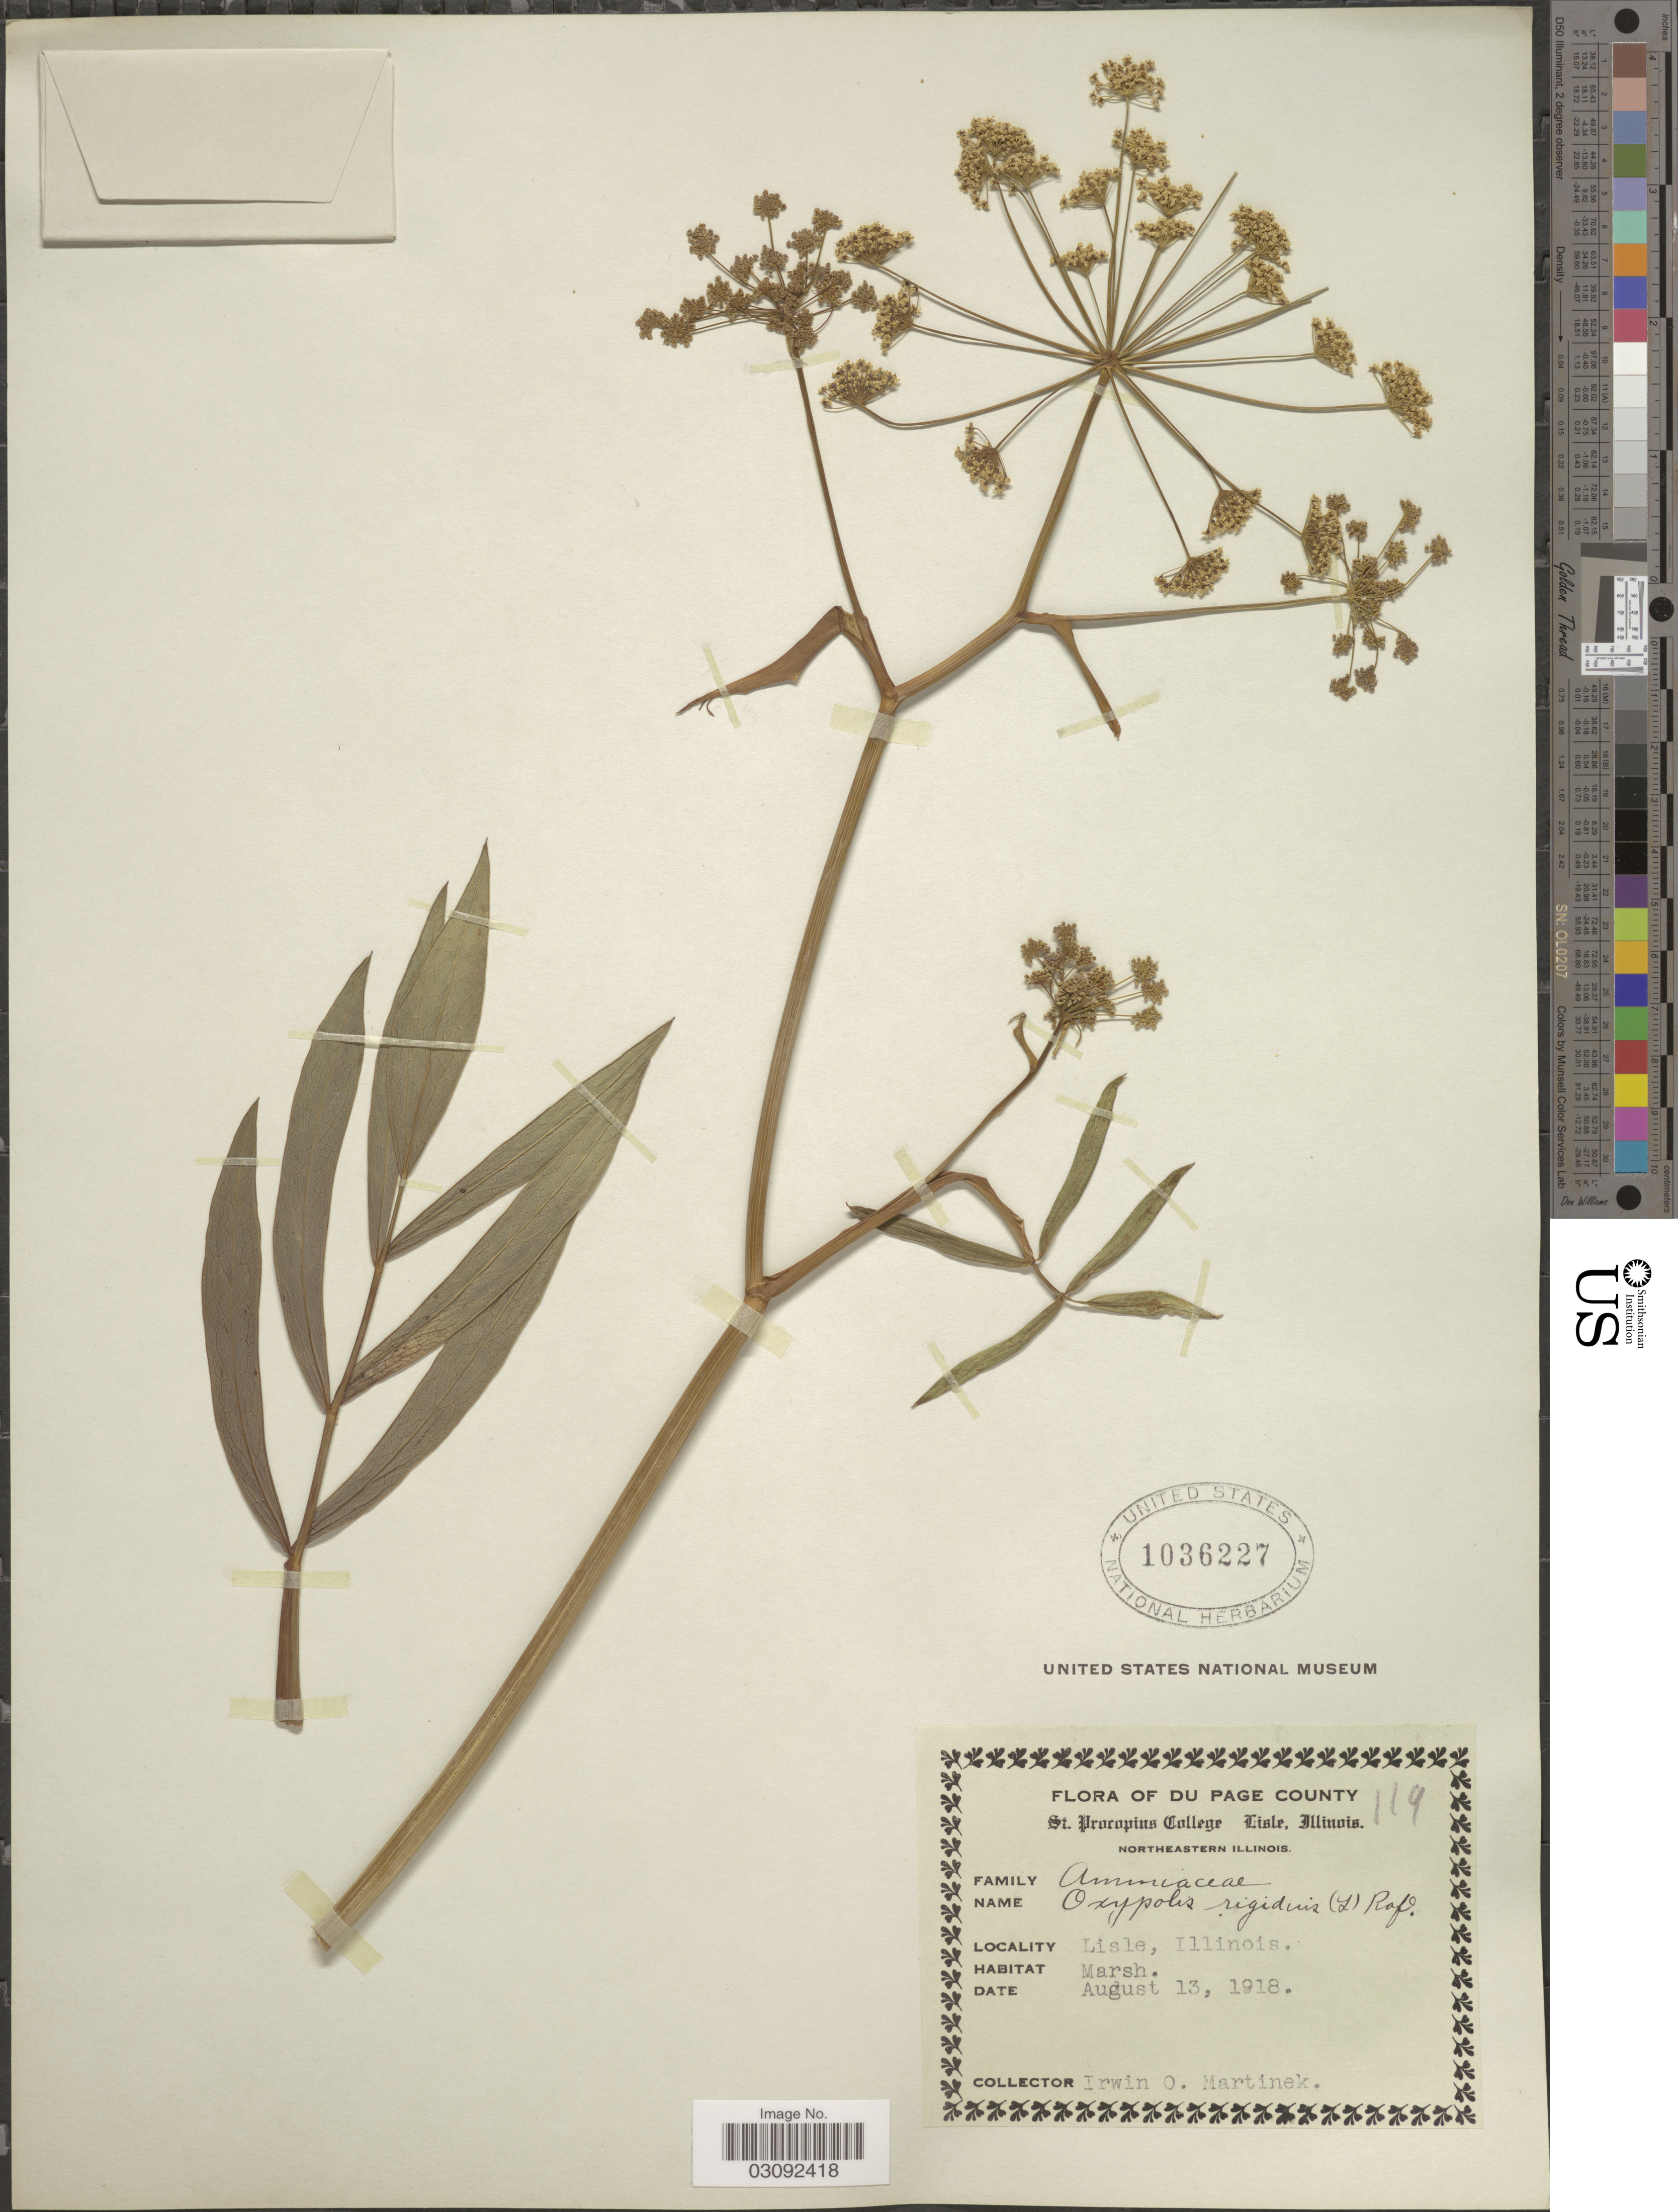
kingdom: Plantae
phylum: Tracheophyta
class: Magnoliopsida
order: Apiales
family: Apiaceae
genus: Oxypolis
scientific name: Oxypolis rigidior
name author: (L.) Raf.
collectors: I. Martinek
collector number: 119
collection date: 1918-08-13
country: United States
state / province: Illinois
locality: Du Page County. Lisle.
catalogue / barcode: US 1036227